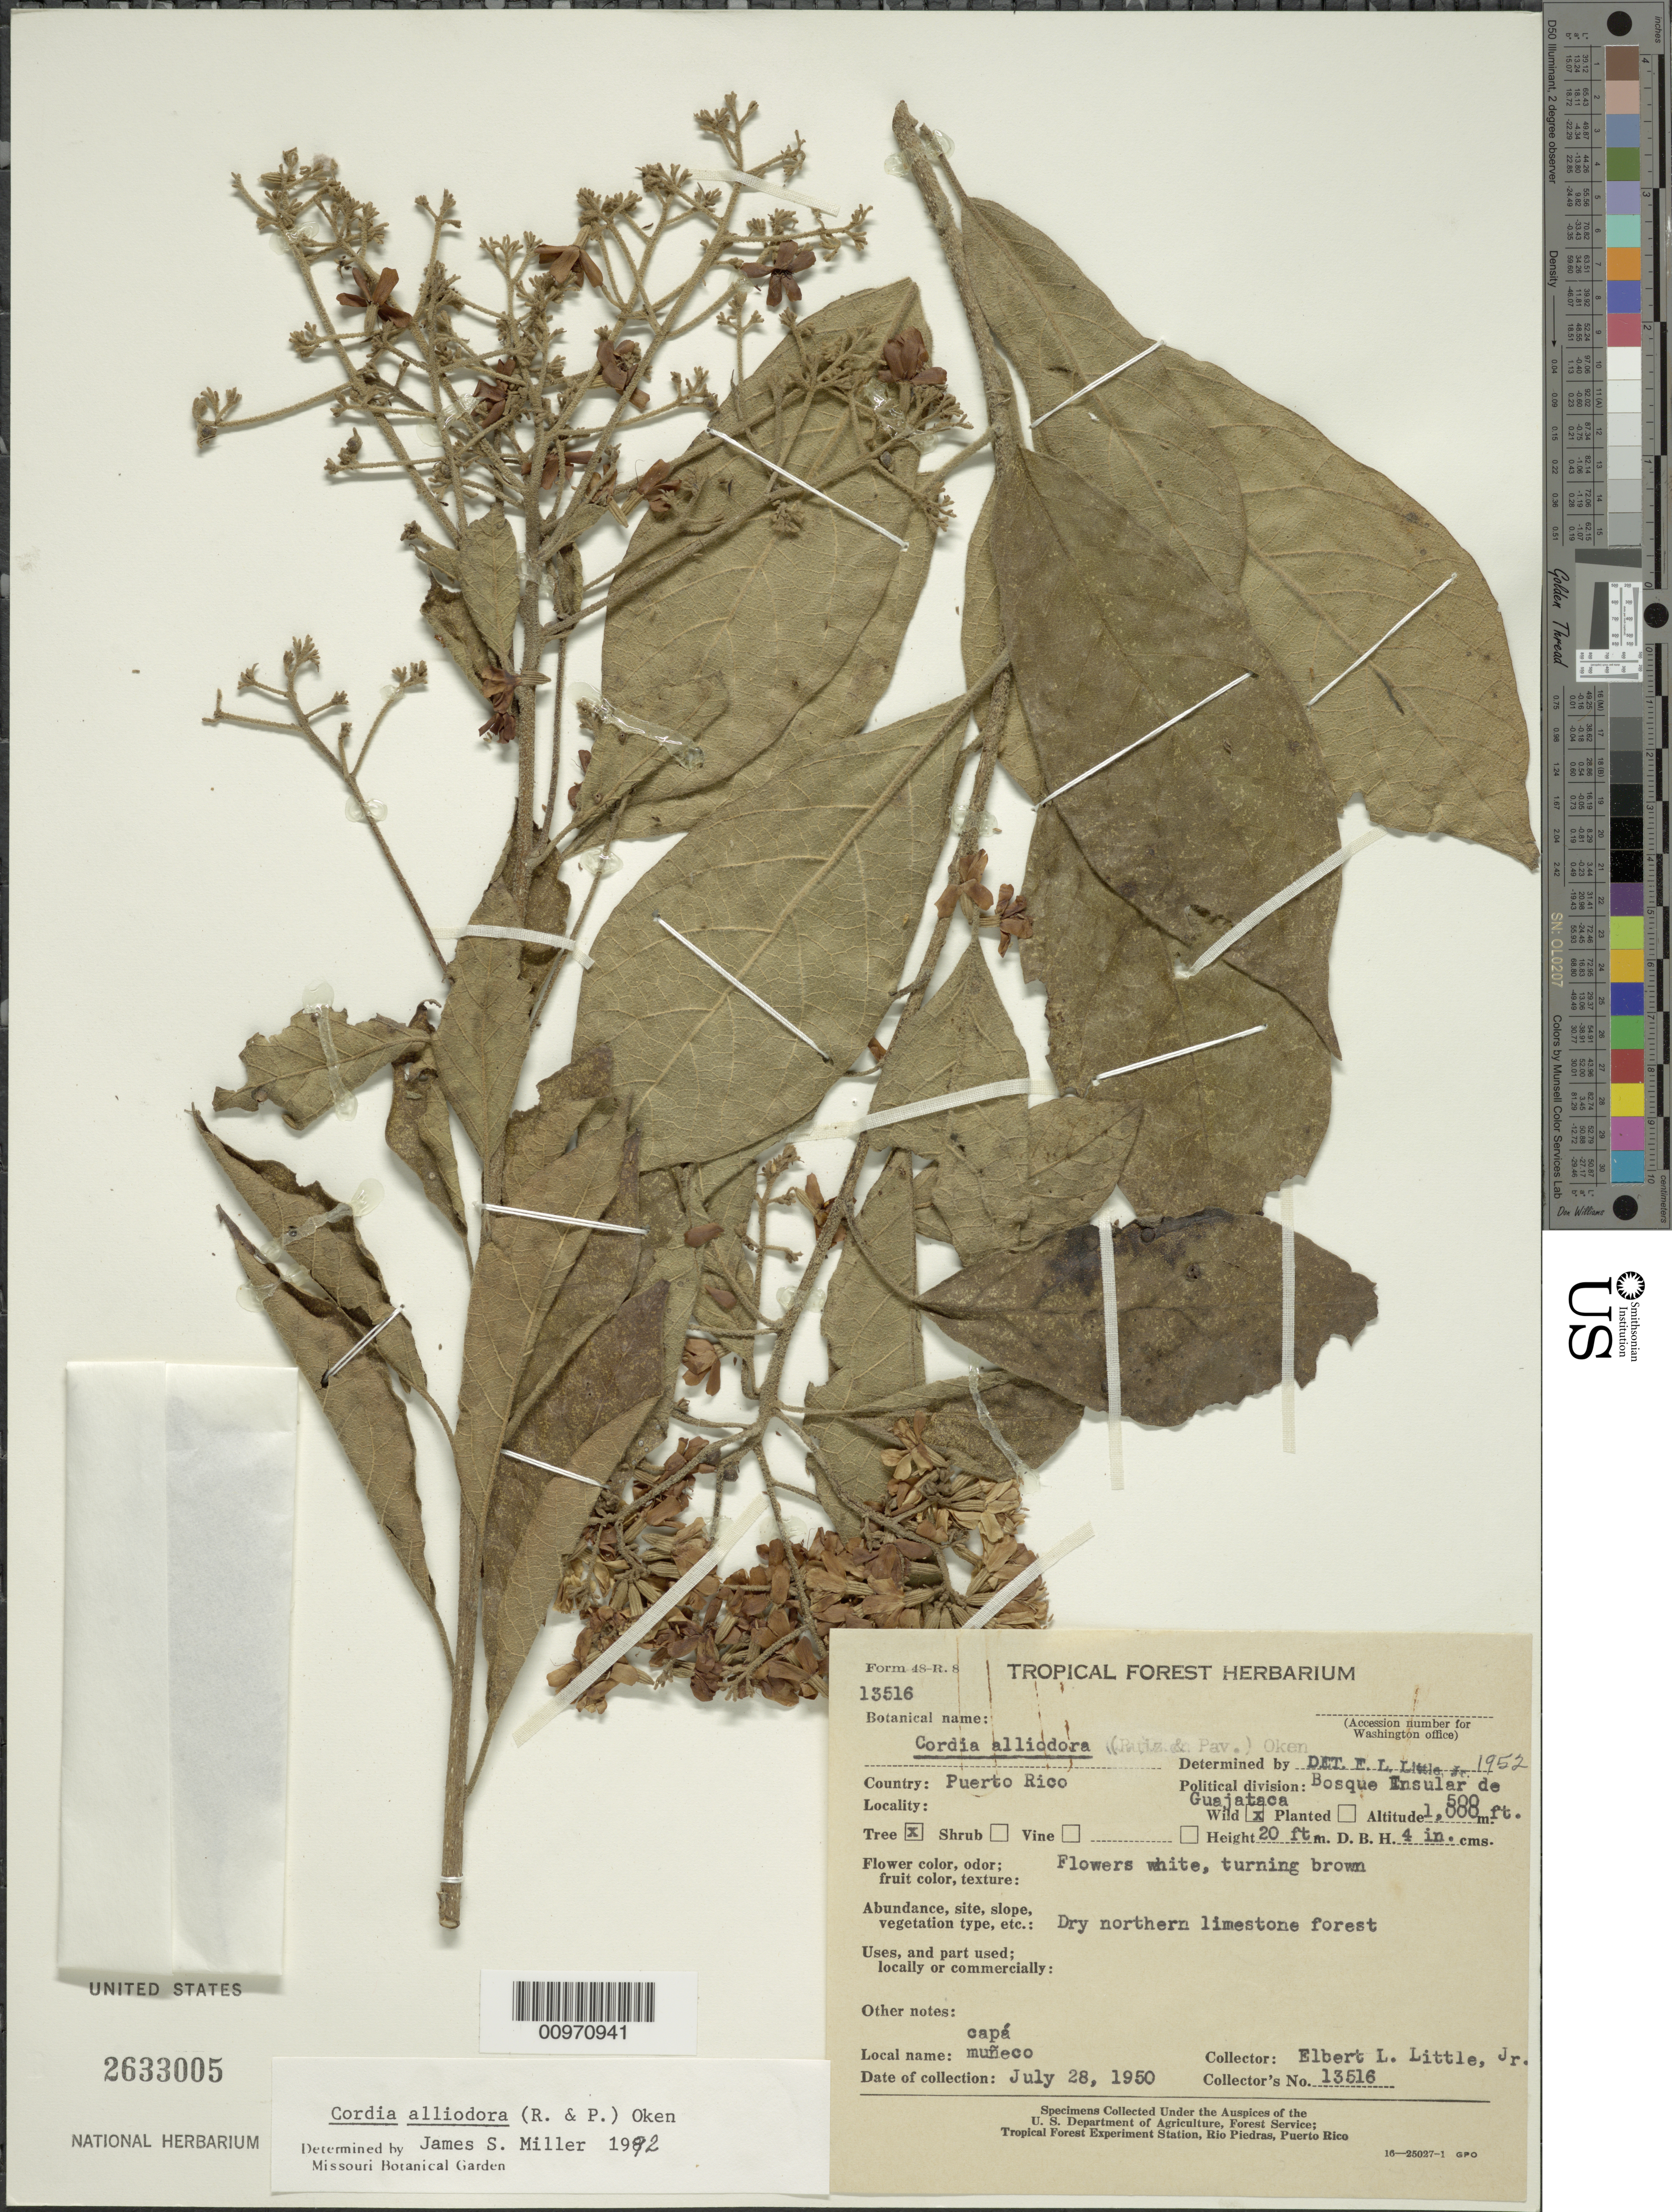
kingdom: Plantae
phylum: Tracheophyta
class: Magnoliopsida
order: Boraginales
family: Cordiaceae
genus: Cordia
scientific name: Cordia alliodora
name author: (Ruiz & Pav.) Oken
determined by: Miller, James S., (MO), Missouri Botanical Garden (UNITED STATES)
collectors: E. L. Little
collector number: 13516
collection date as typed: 28 Jul 1950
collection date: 1950-07-28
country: Puerto Rico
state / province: Quebradillas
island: Puerto Rico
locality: Bosque Ensular de Guajataca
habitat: Dry northern limestone forest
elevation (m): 152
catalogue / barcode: US 2633005